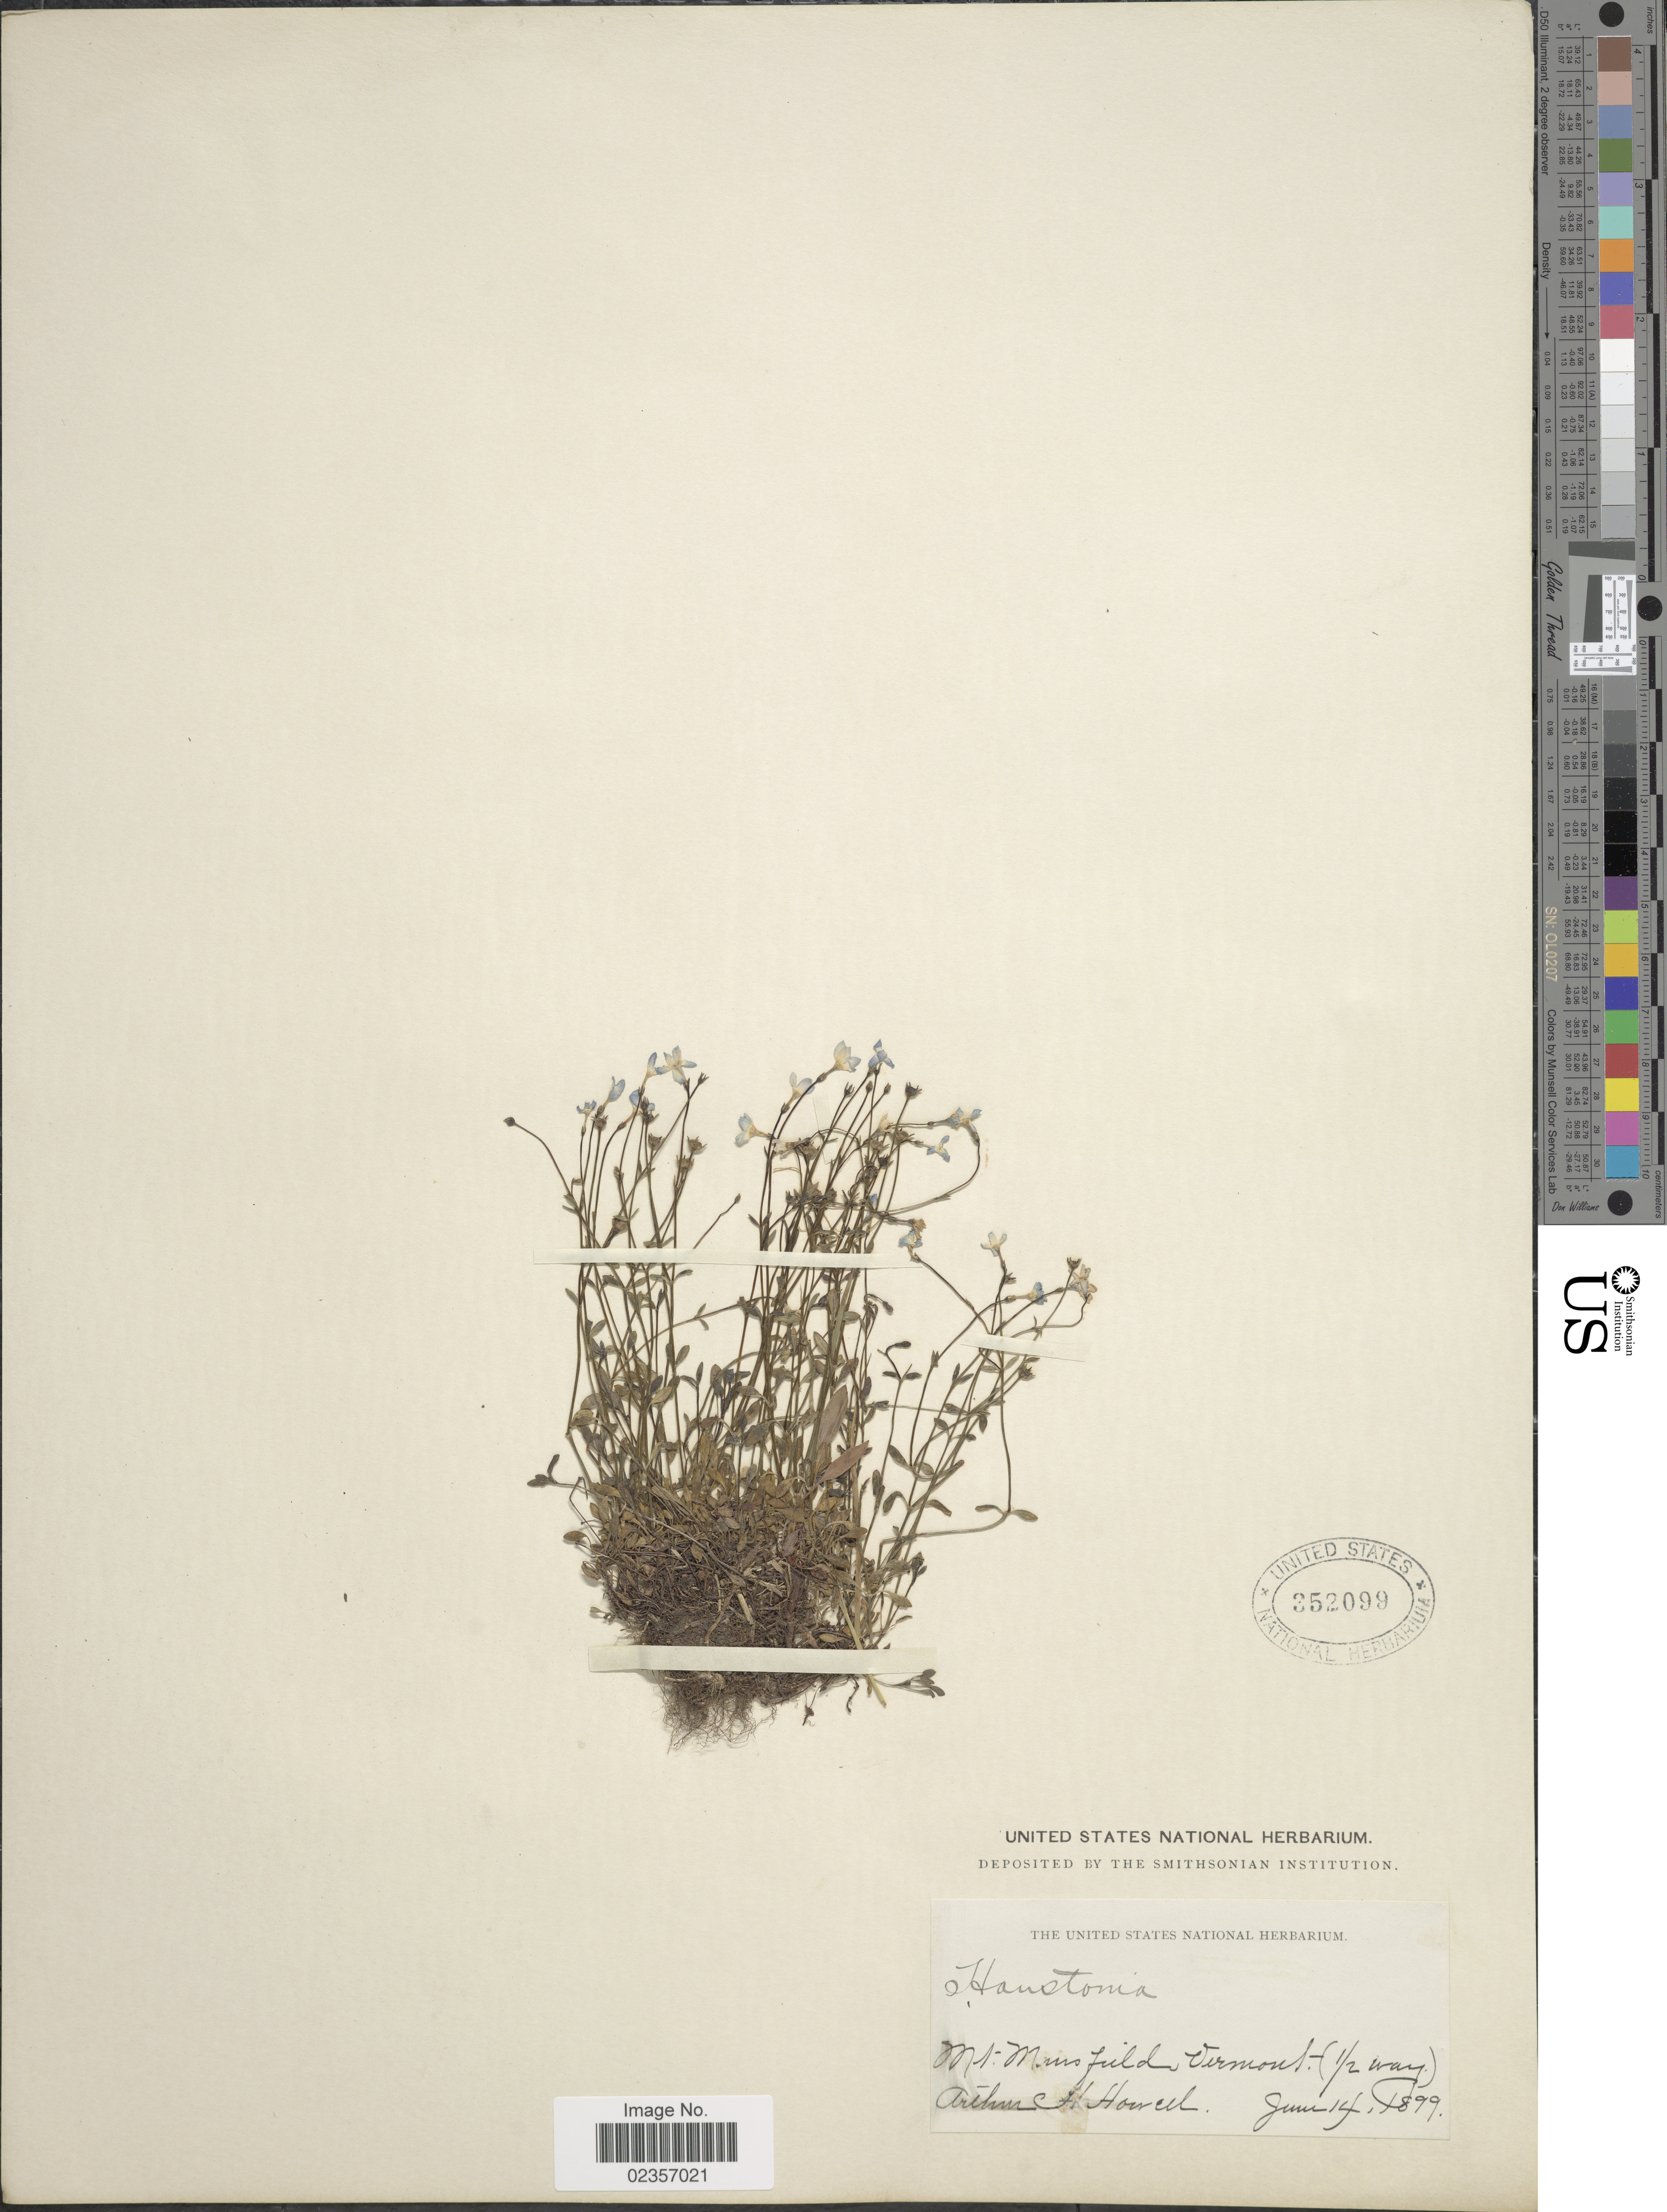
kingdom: Plantae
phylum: Tracheophyta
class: Magnoliopsida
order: Gentianales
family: Rubiaceae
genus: Houstonia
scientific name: Houstonia caerulea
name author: L.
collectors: A. Howell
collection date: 1899-06-14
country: United States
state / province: Vermont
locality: Mt. Mansfield, Vermont (1/2 way).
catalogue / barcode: US 352099